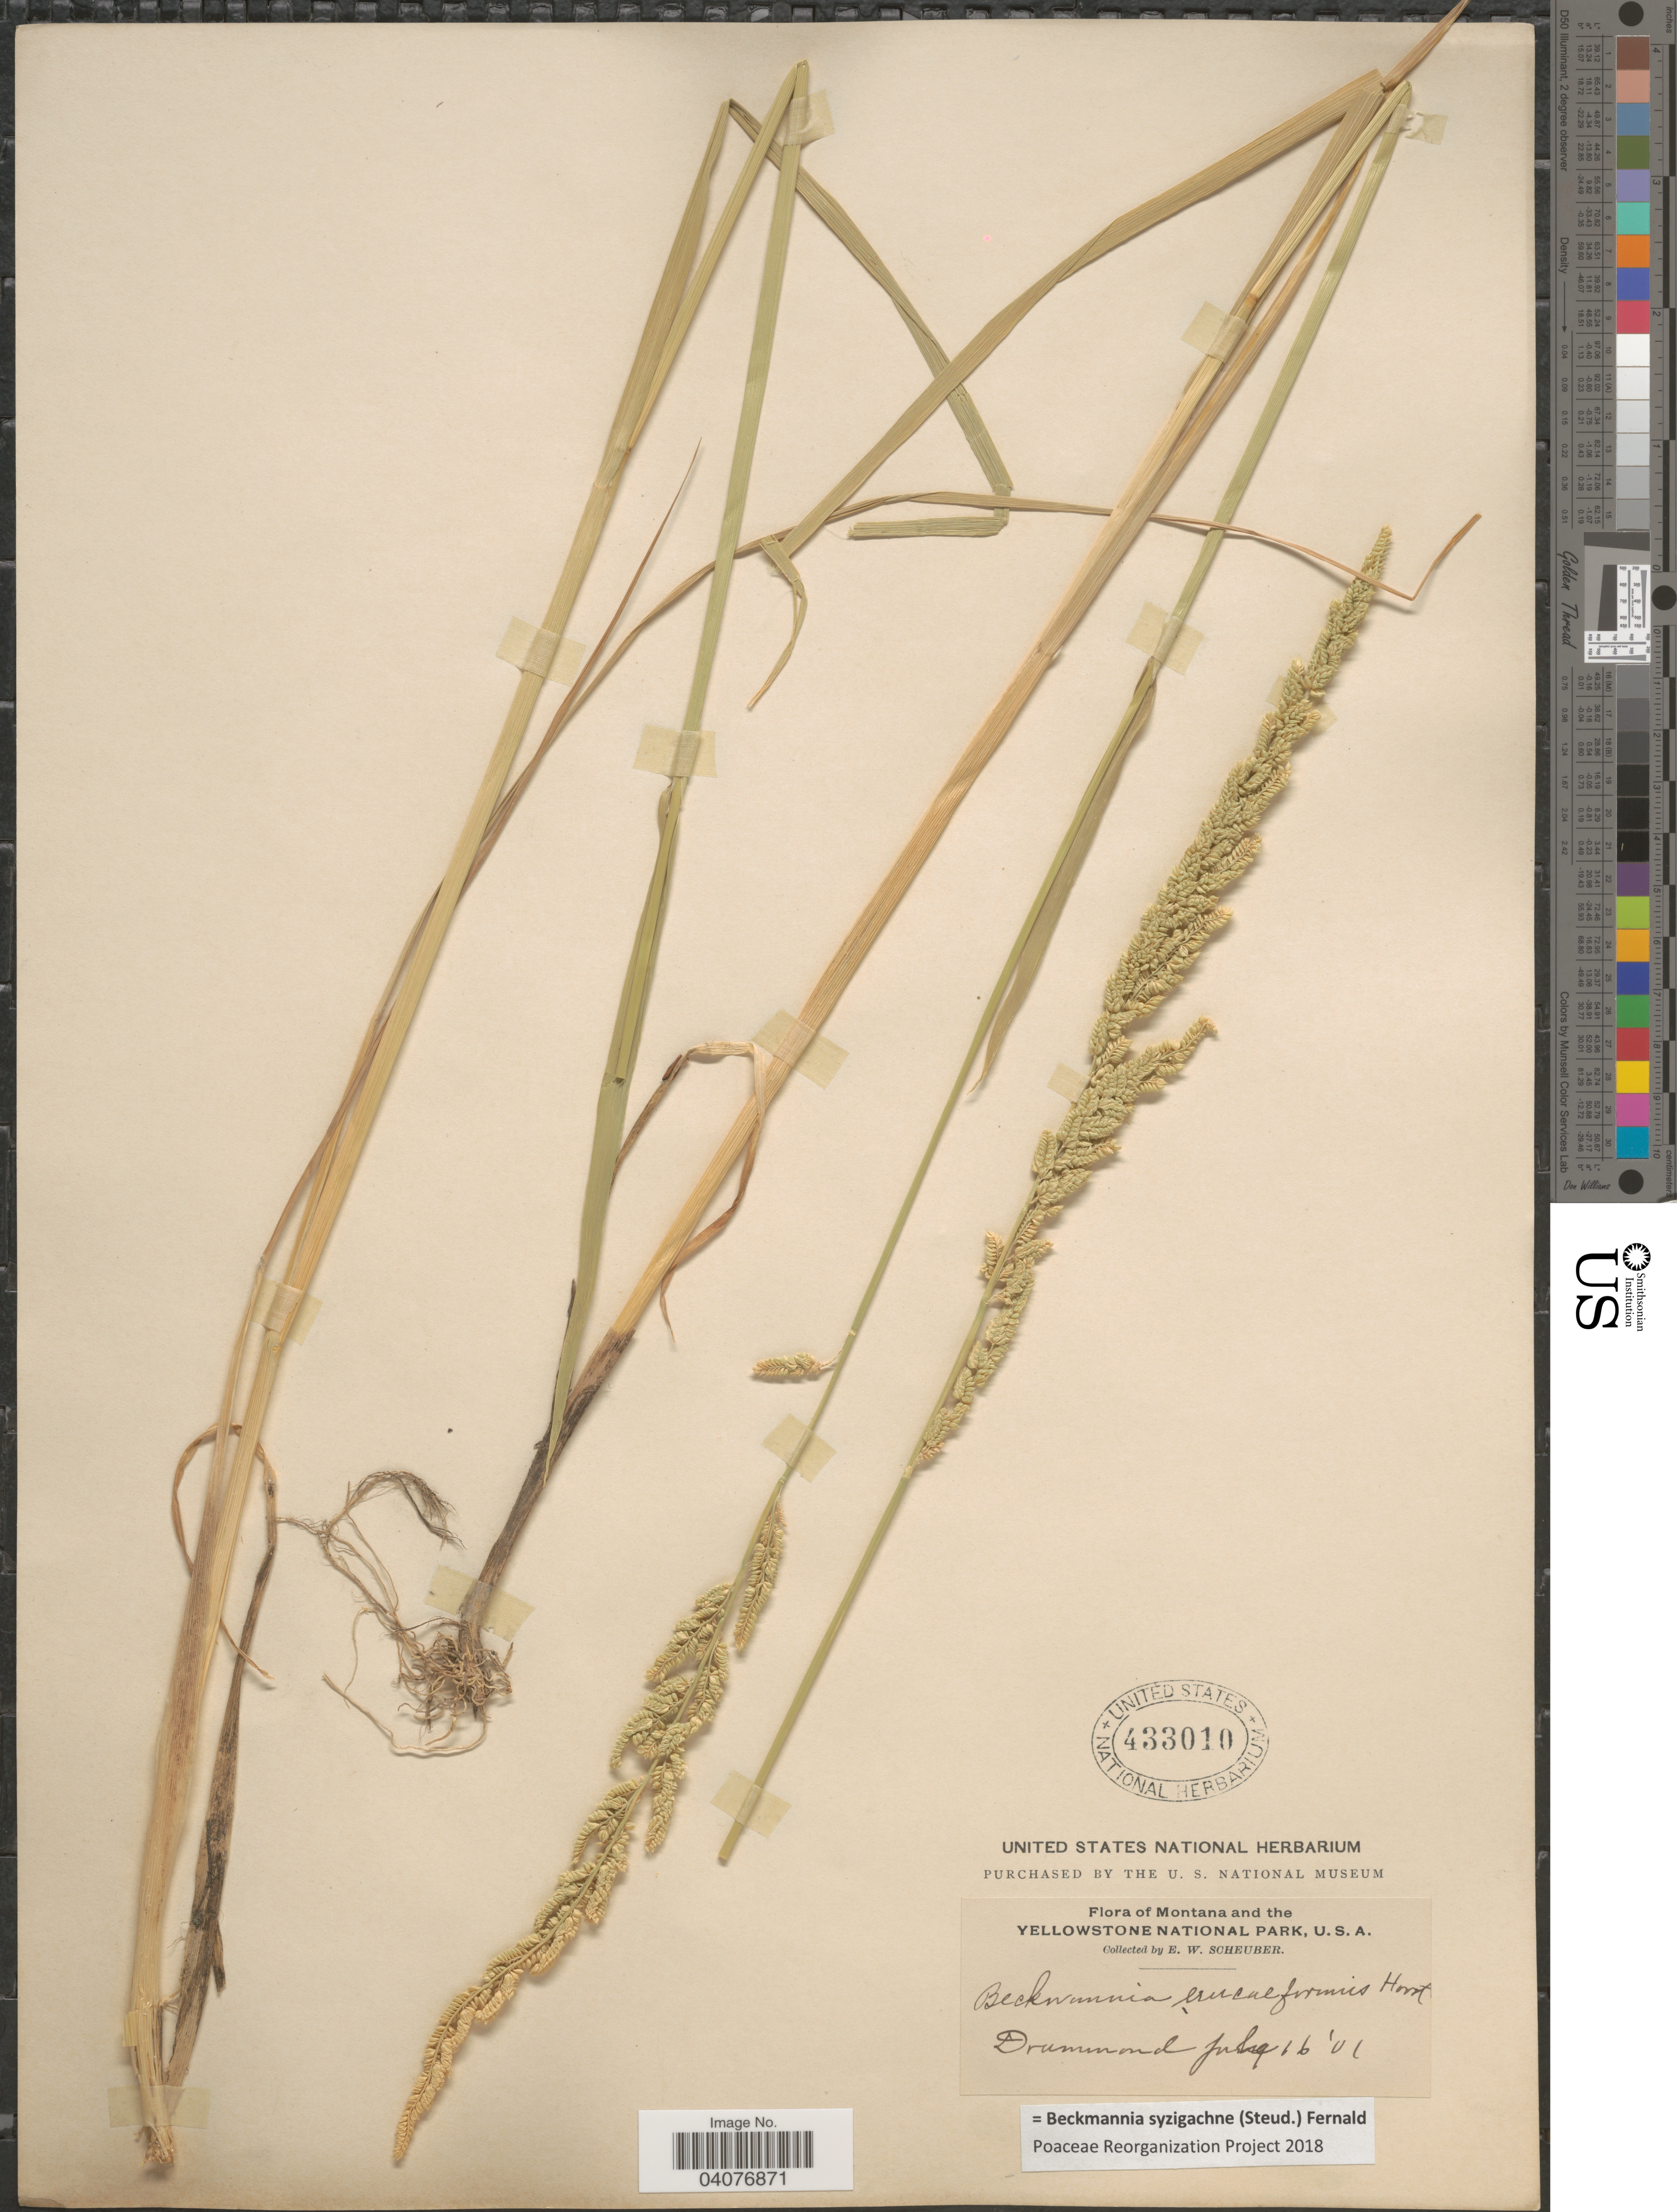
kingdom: Plantae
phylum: Tracheophyta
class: Liliopsida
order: Poales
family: Poaceae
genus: Beckmannia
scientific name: Beckmannia syzigachne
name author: (Steud.) Fernald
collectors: E. Scheuber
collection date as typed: Transcribed d/m/y: 16/7/1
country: United States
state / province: Montana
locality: Yellowstone National Park. Drummond.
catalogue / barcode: US 433010